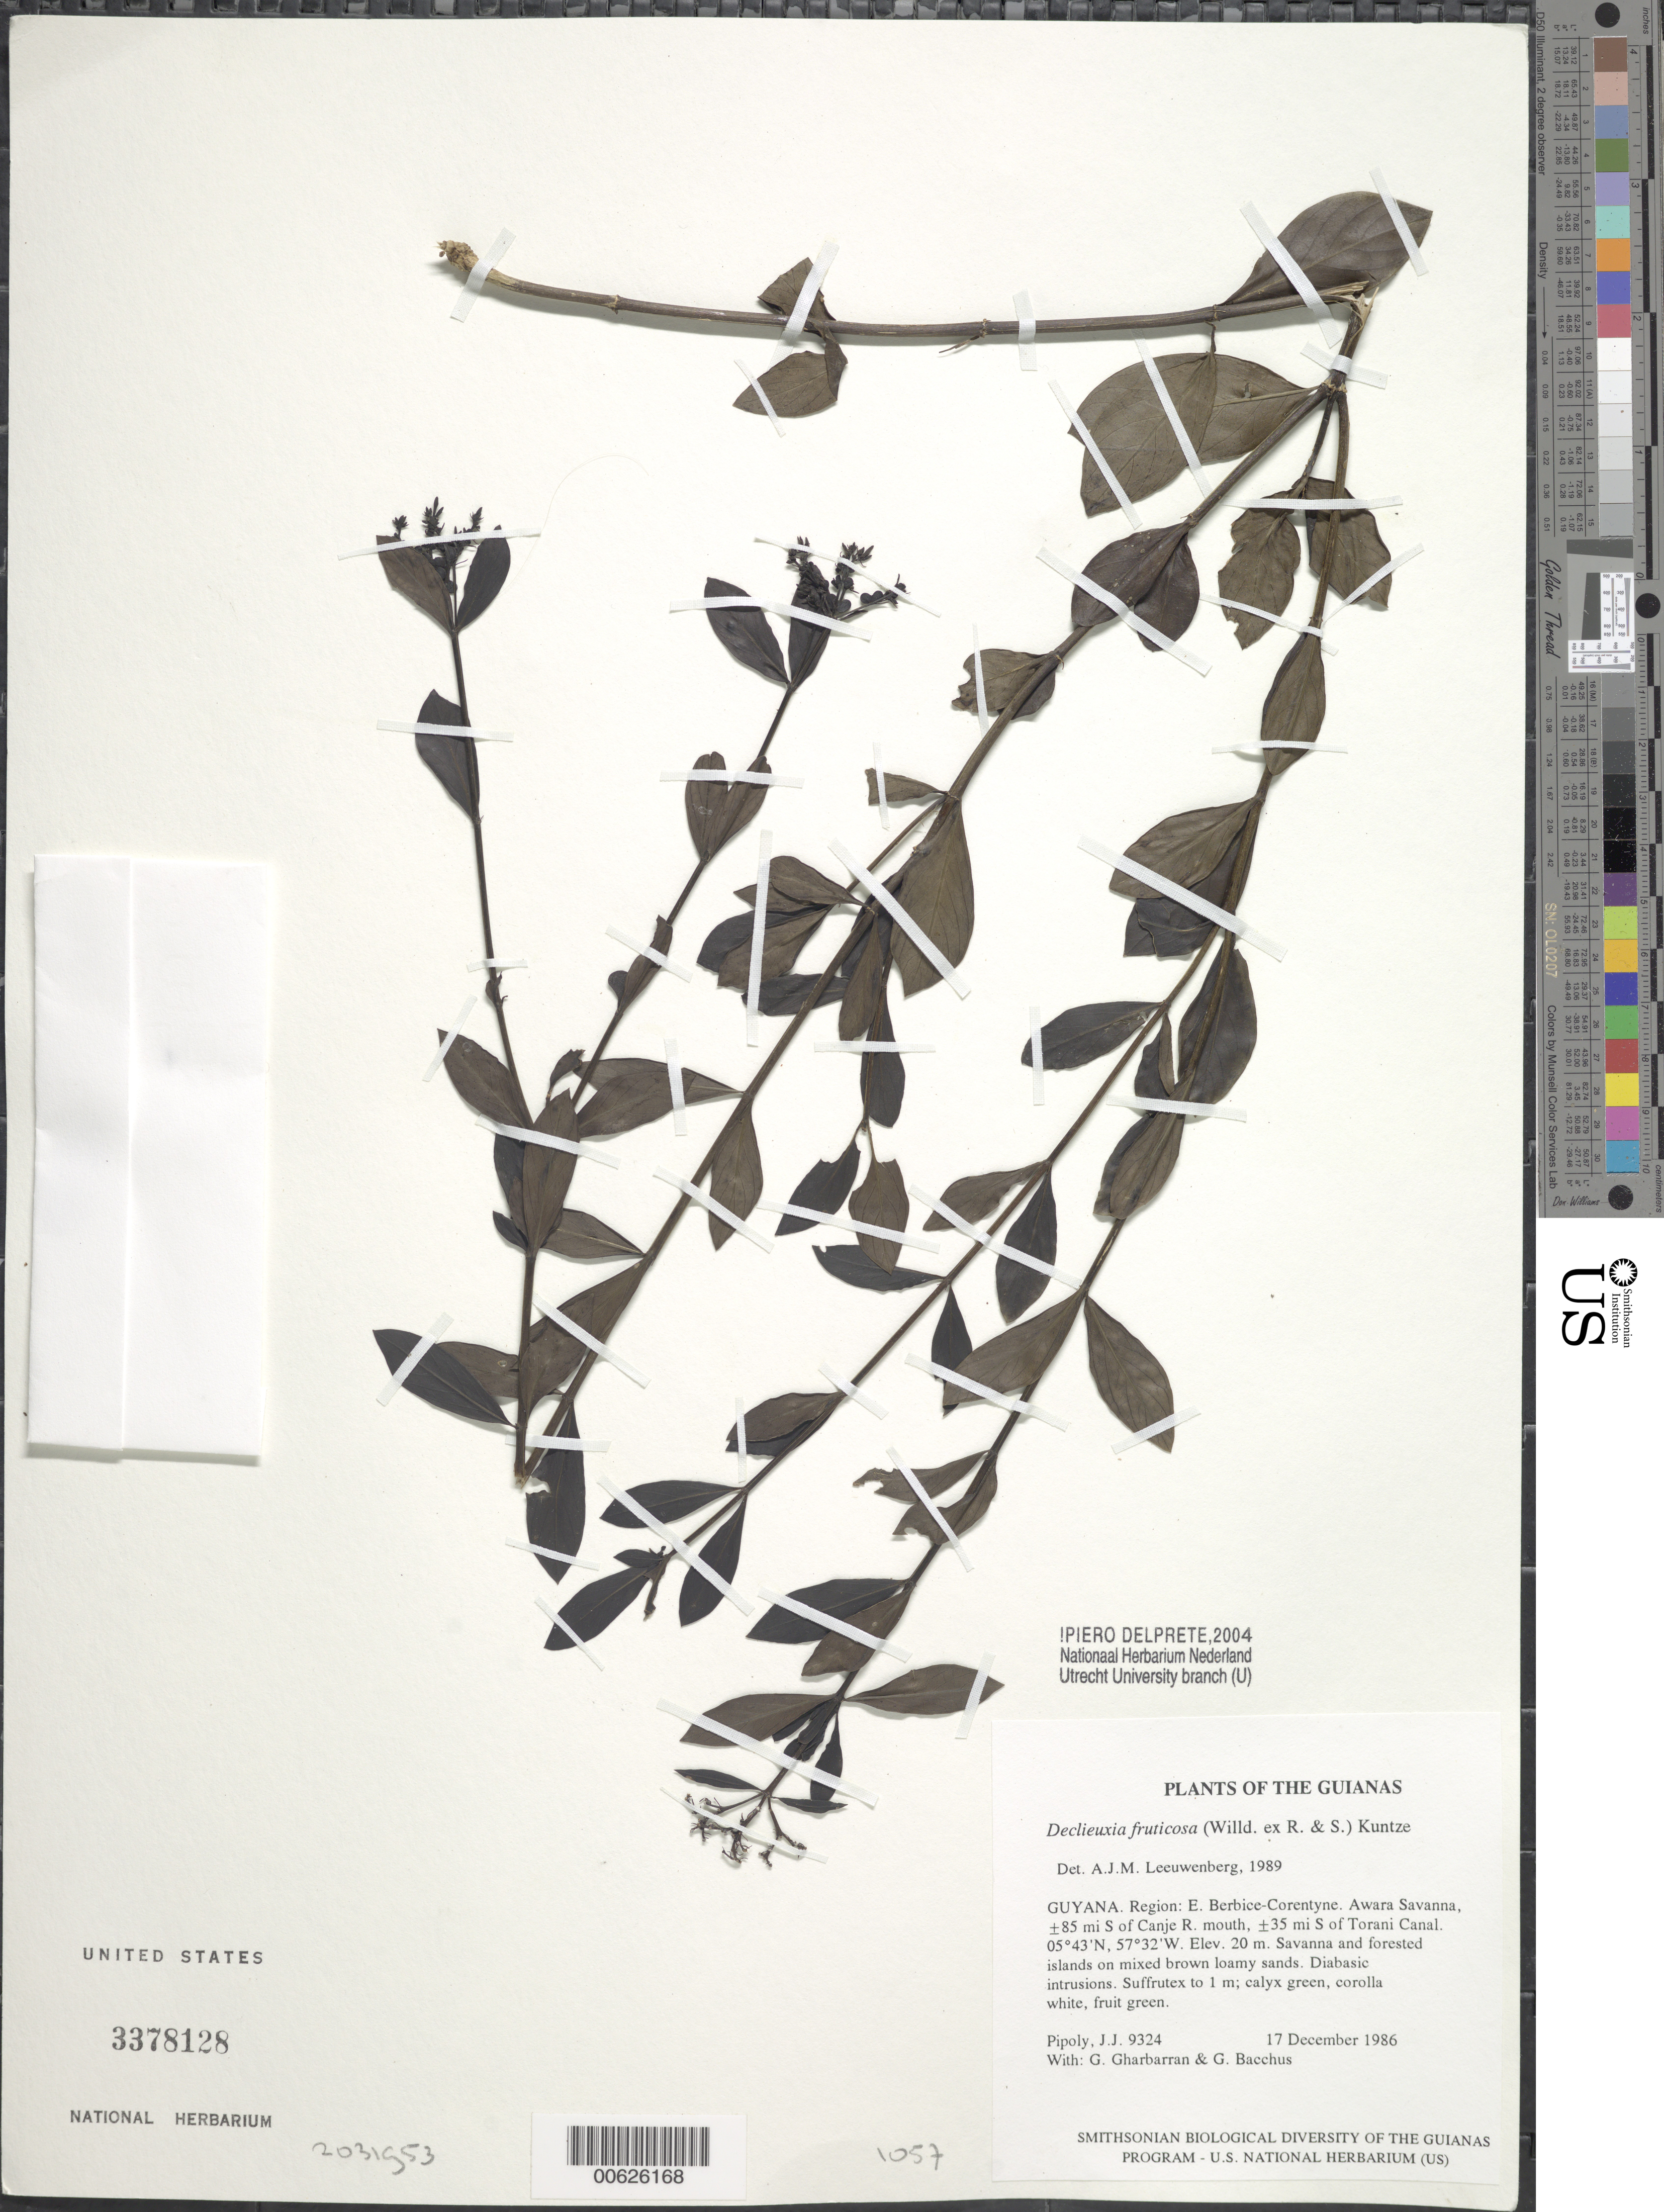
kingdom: Plantae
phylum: Tracheophyta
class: Magnoliopsida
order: Gentianales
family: Rubiaceae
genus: Declieuxia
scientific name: Declieuxia fruticosa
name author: (Willd. ex Roem. & Schult.) Kuntze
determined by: Leeuwenberg, A. J. M.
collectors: J. J. Pipoly, G. Gharbarran & G. Bacchus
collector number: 9324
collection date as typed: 17 December 1986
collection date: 1986-12-17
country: Guyana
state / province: E. Berbice-Corentyne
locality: Awara Savanna, ±85 mi S of Canje R. mouth, ±35 mi S of Torani Canal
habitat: Savanna and forested islands on mixed brown loamy sands. Diabasic intrusions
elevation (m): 20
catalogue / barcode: US 3378128